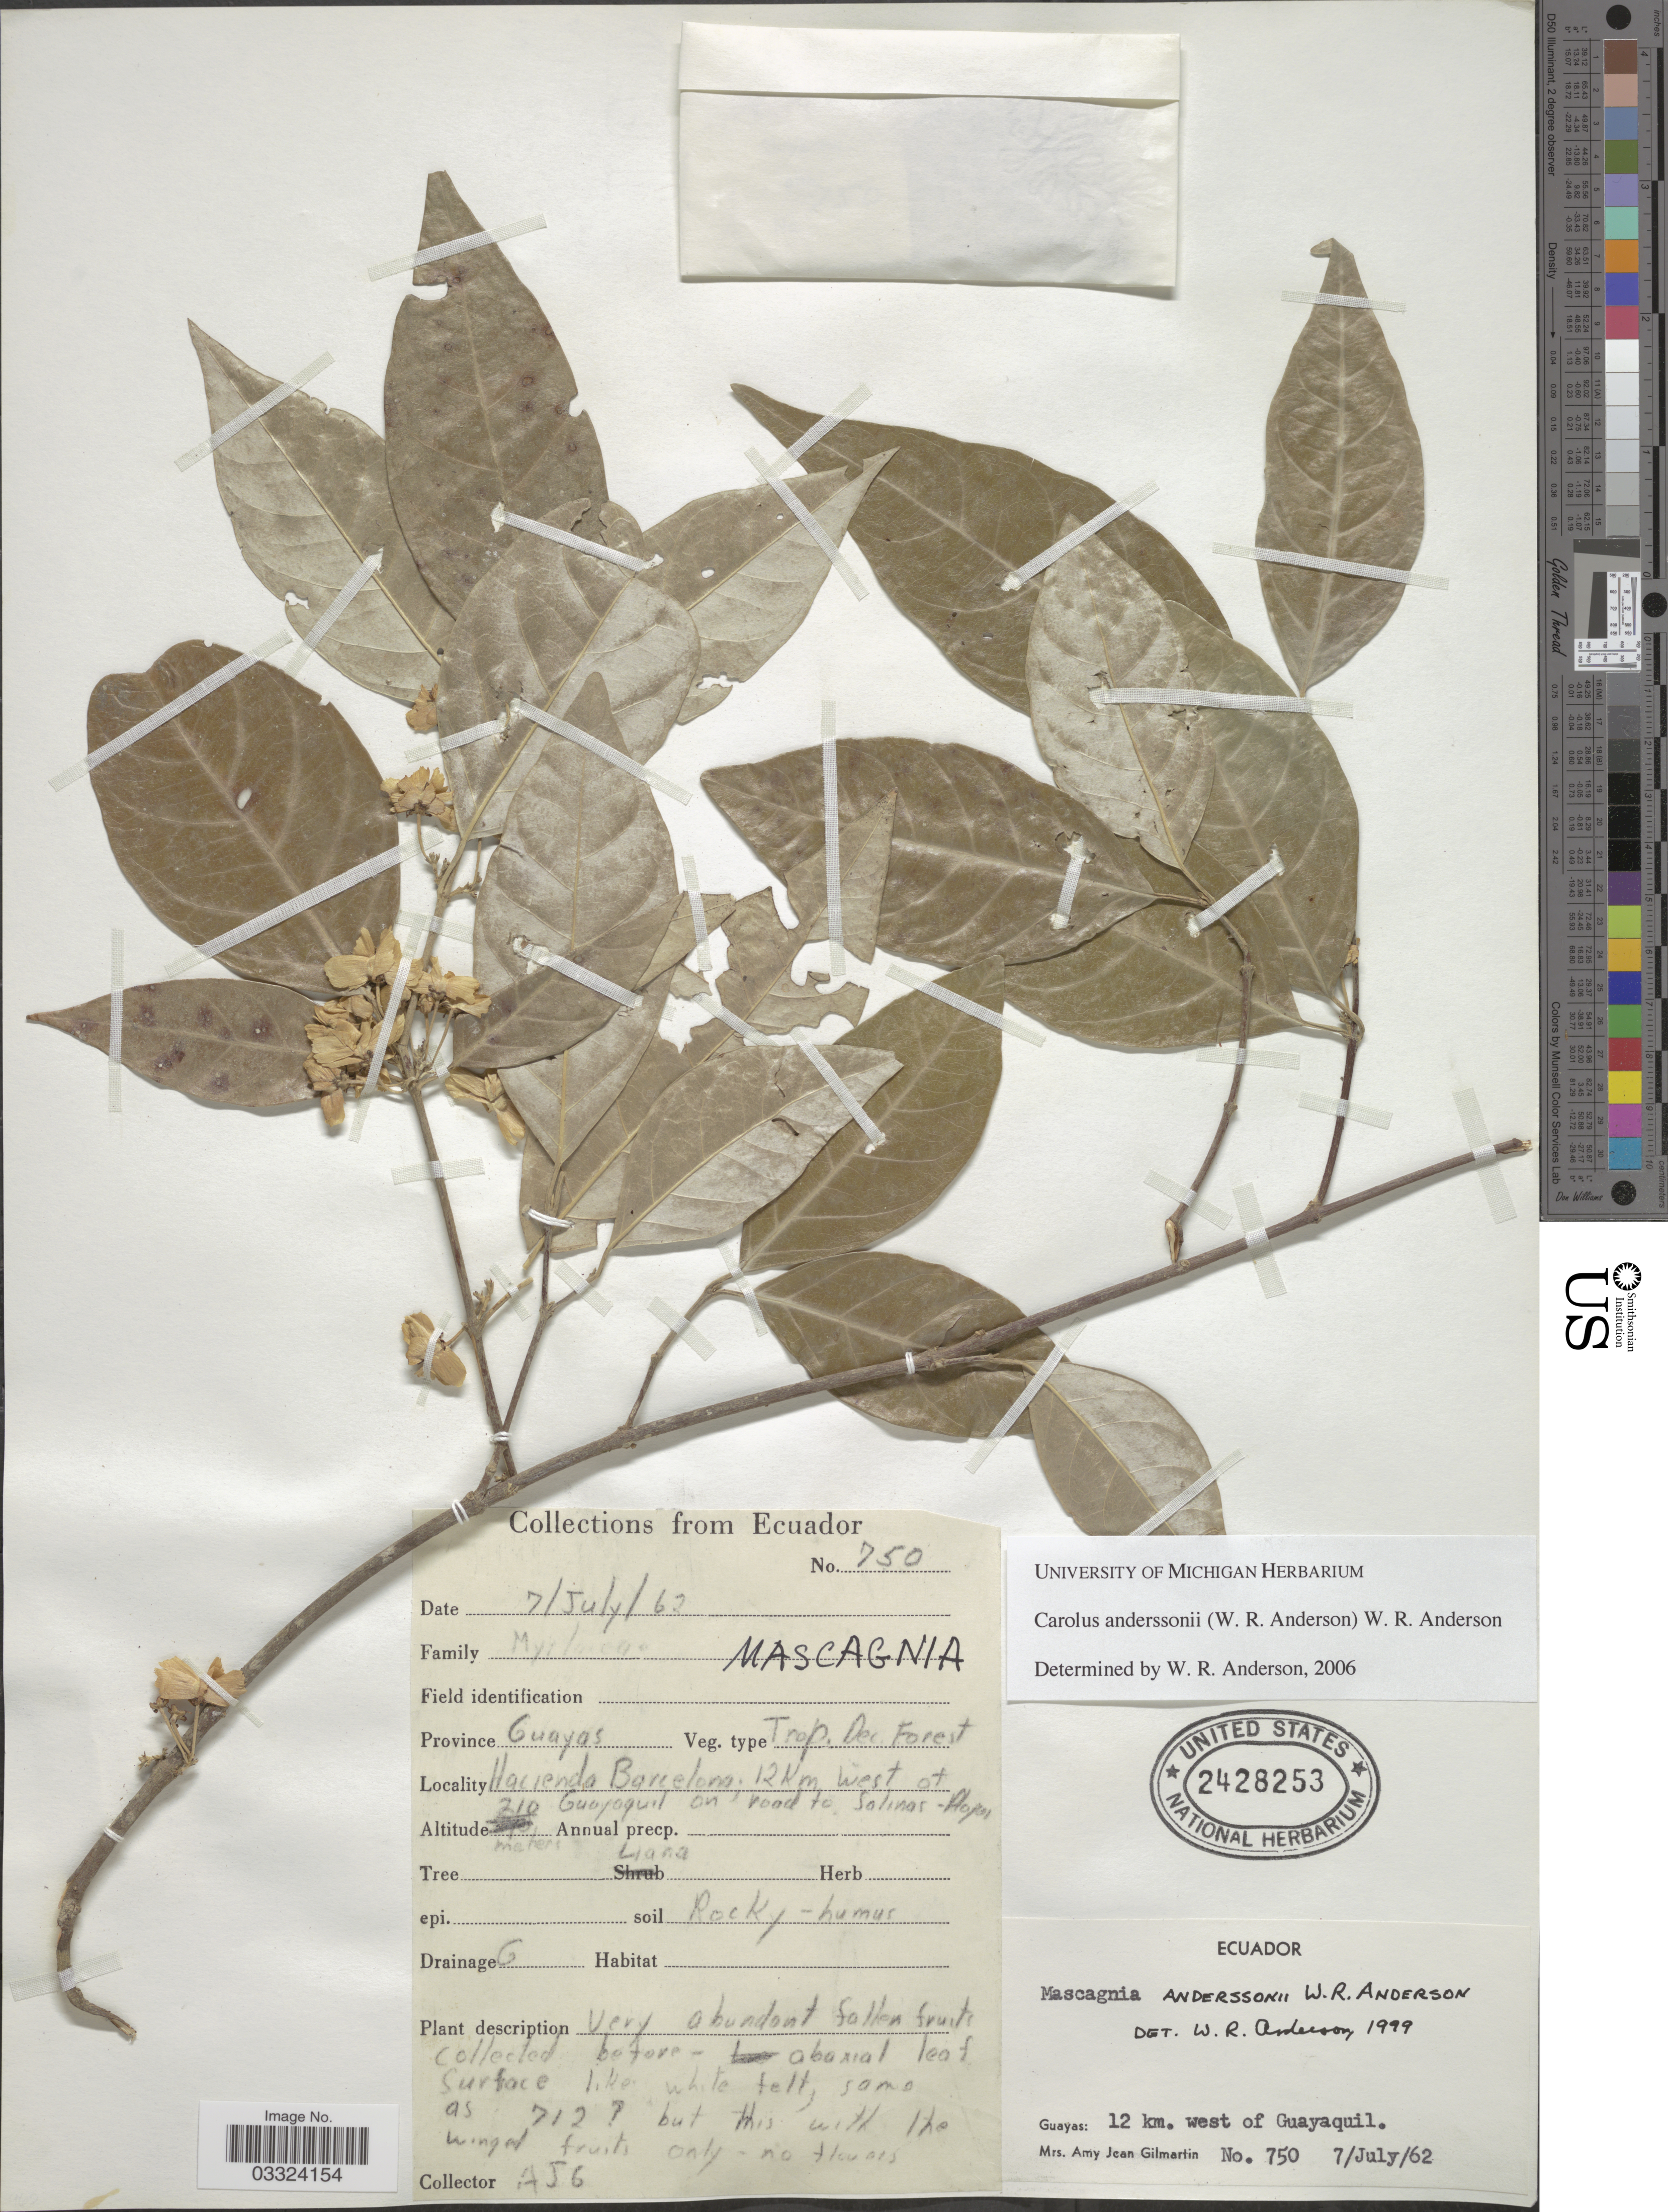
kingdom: Plantae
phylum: Tracheophyta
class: Magnoliopsida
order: Malpighiales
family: Malpighiaceae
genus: Carolus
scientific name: Carolus anderssonii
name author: (W.R. Anderson) W.R. Anderson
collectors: A. J. Gilmartin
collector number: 750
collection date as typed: Transcribed d/m/y: 7/7/62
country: Ecuador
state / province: Guayas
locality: Hacienda Barcelona; 12 km west of Guayaquil on road to Salinas-Playas.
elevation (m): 210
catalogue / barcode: US 2428253